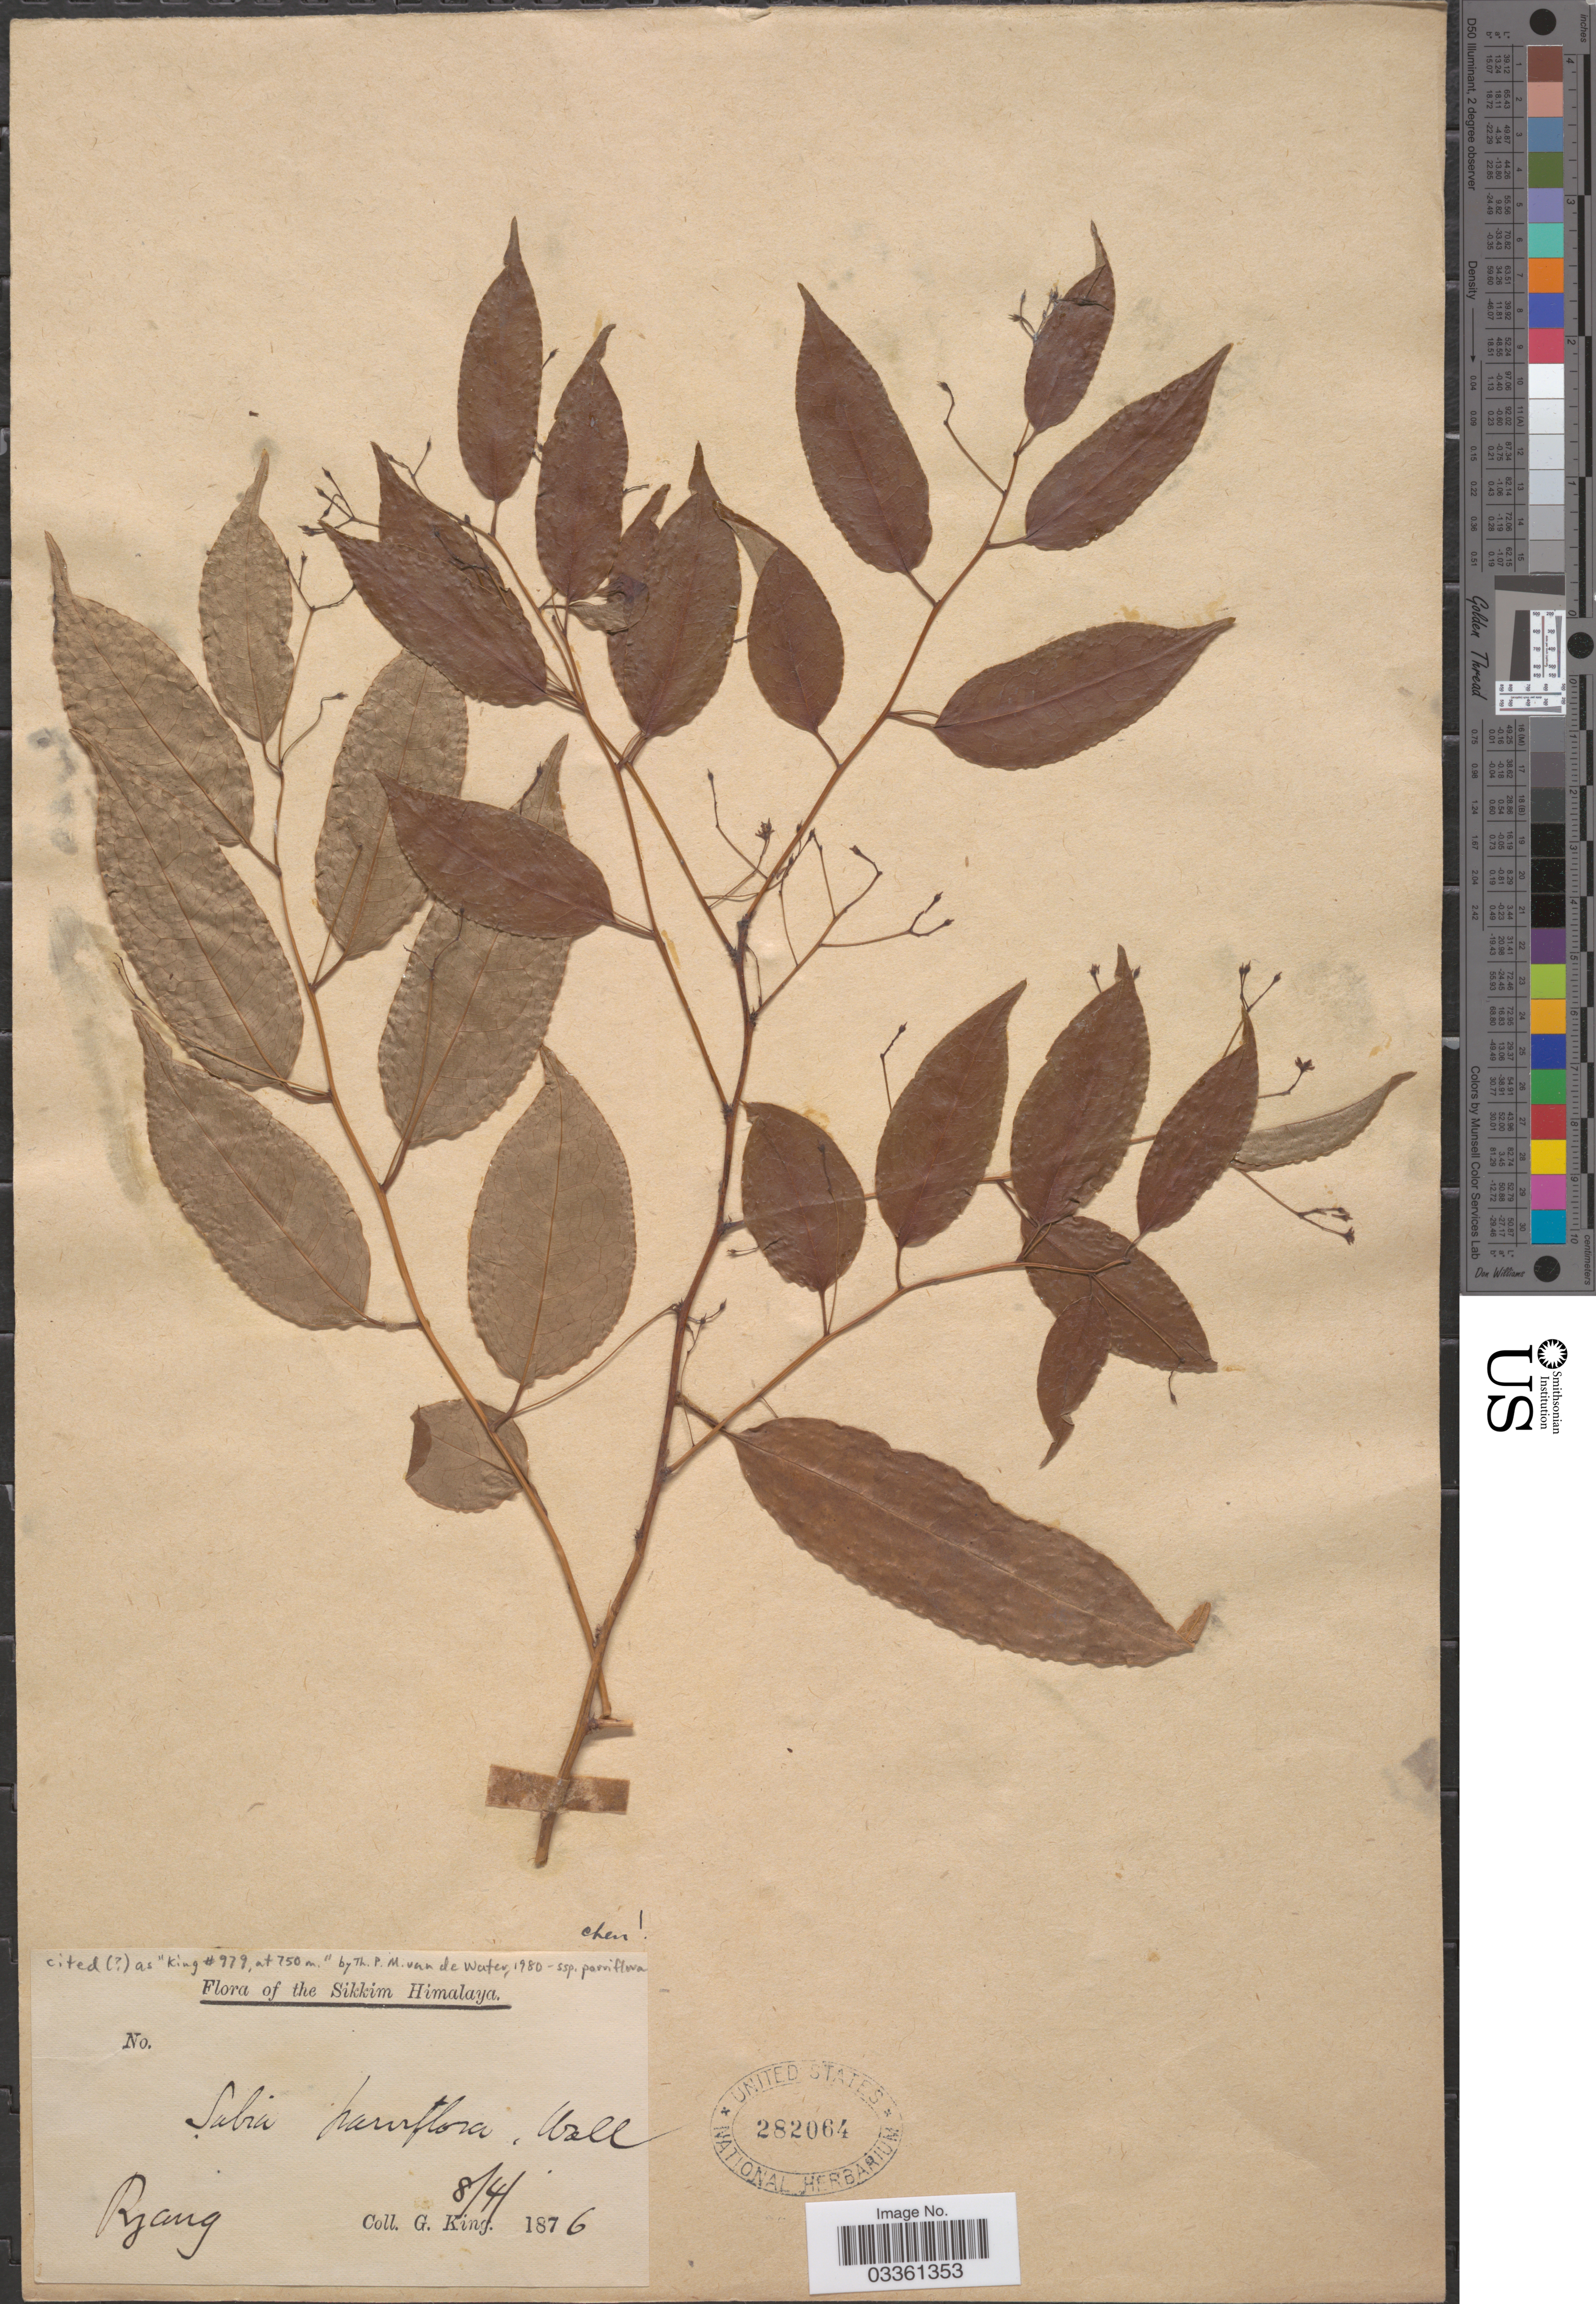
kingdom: Plantae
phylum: Tracheophyta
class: Magnoliopsida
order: Proteales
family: Sabiaceae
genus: Sabia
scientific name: Sabia parviflora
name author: Wall. ex Roxb.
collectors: G. King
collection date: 1876-04-08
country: India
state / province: Sikkim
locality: Sikkim Himalaya. Rjang.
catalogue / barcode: US 282064